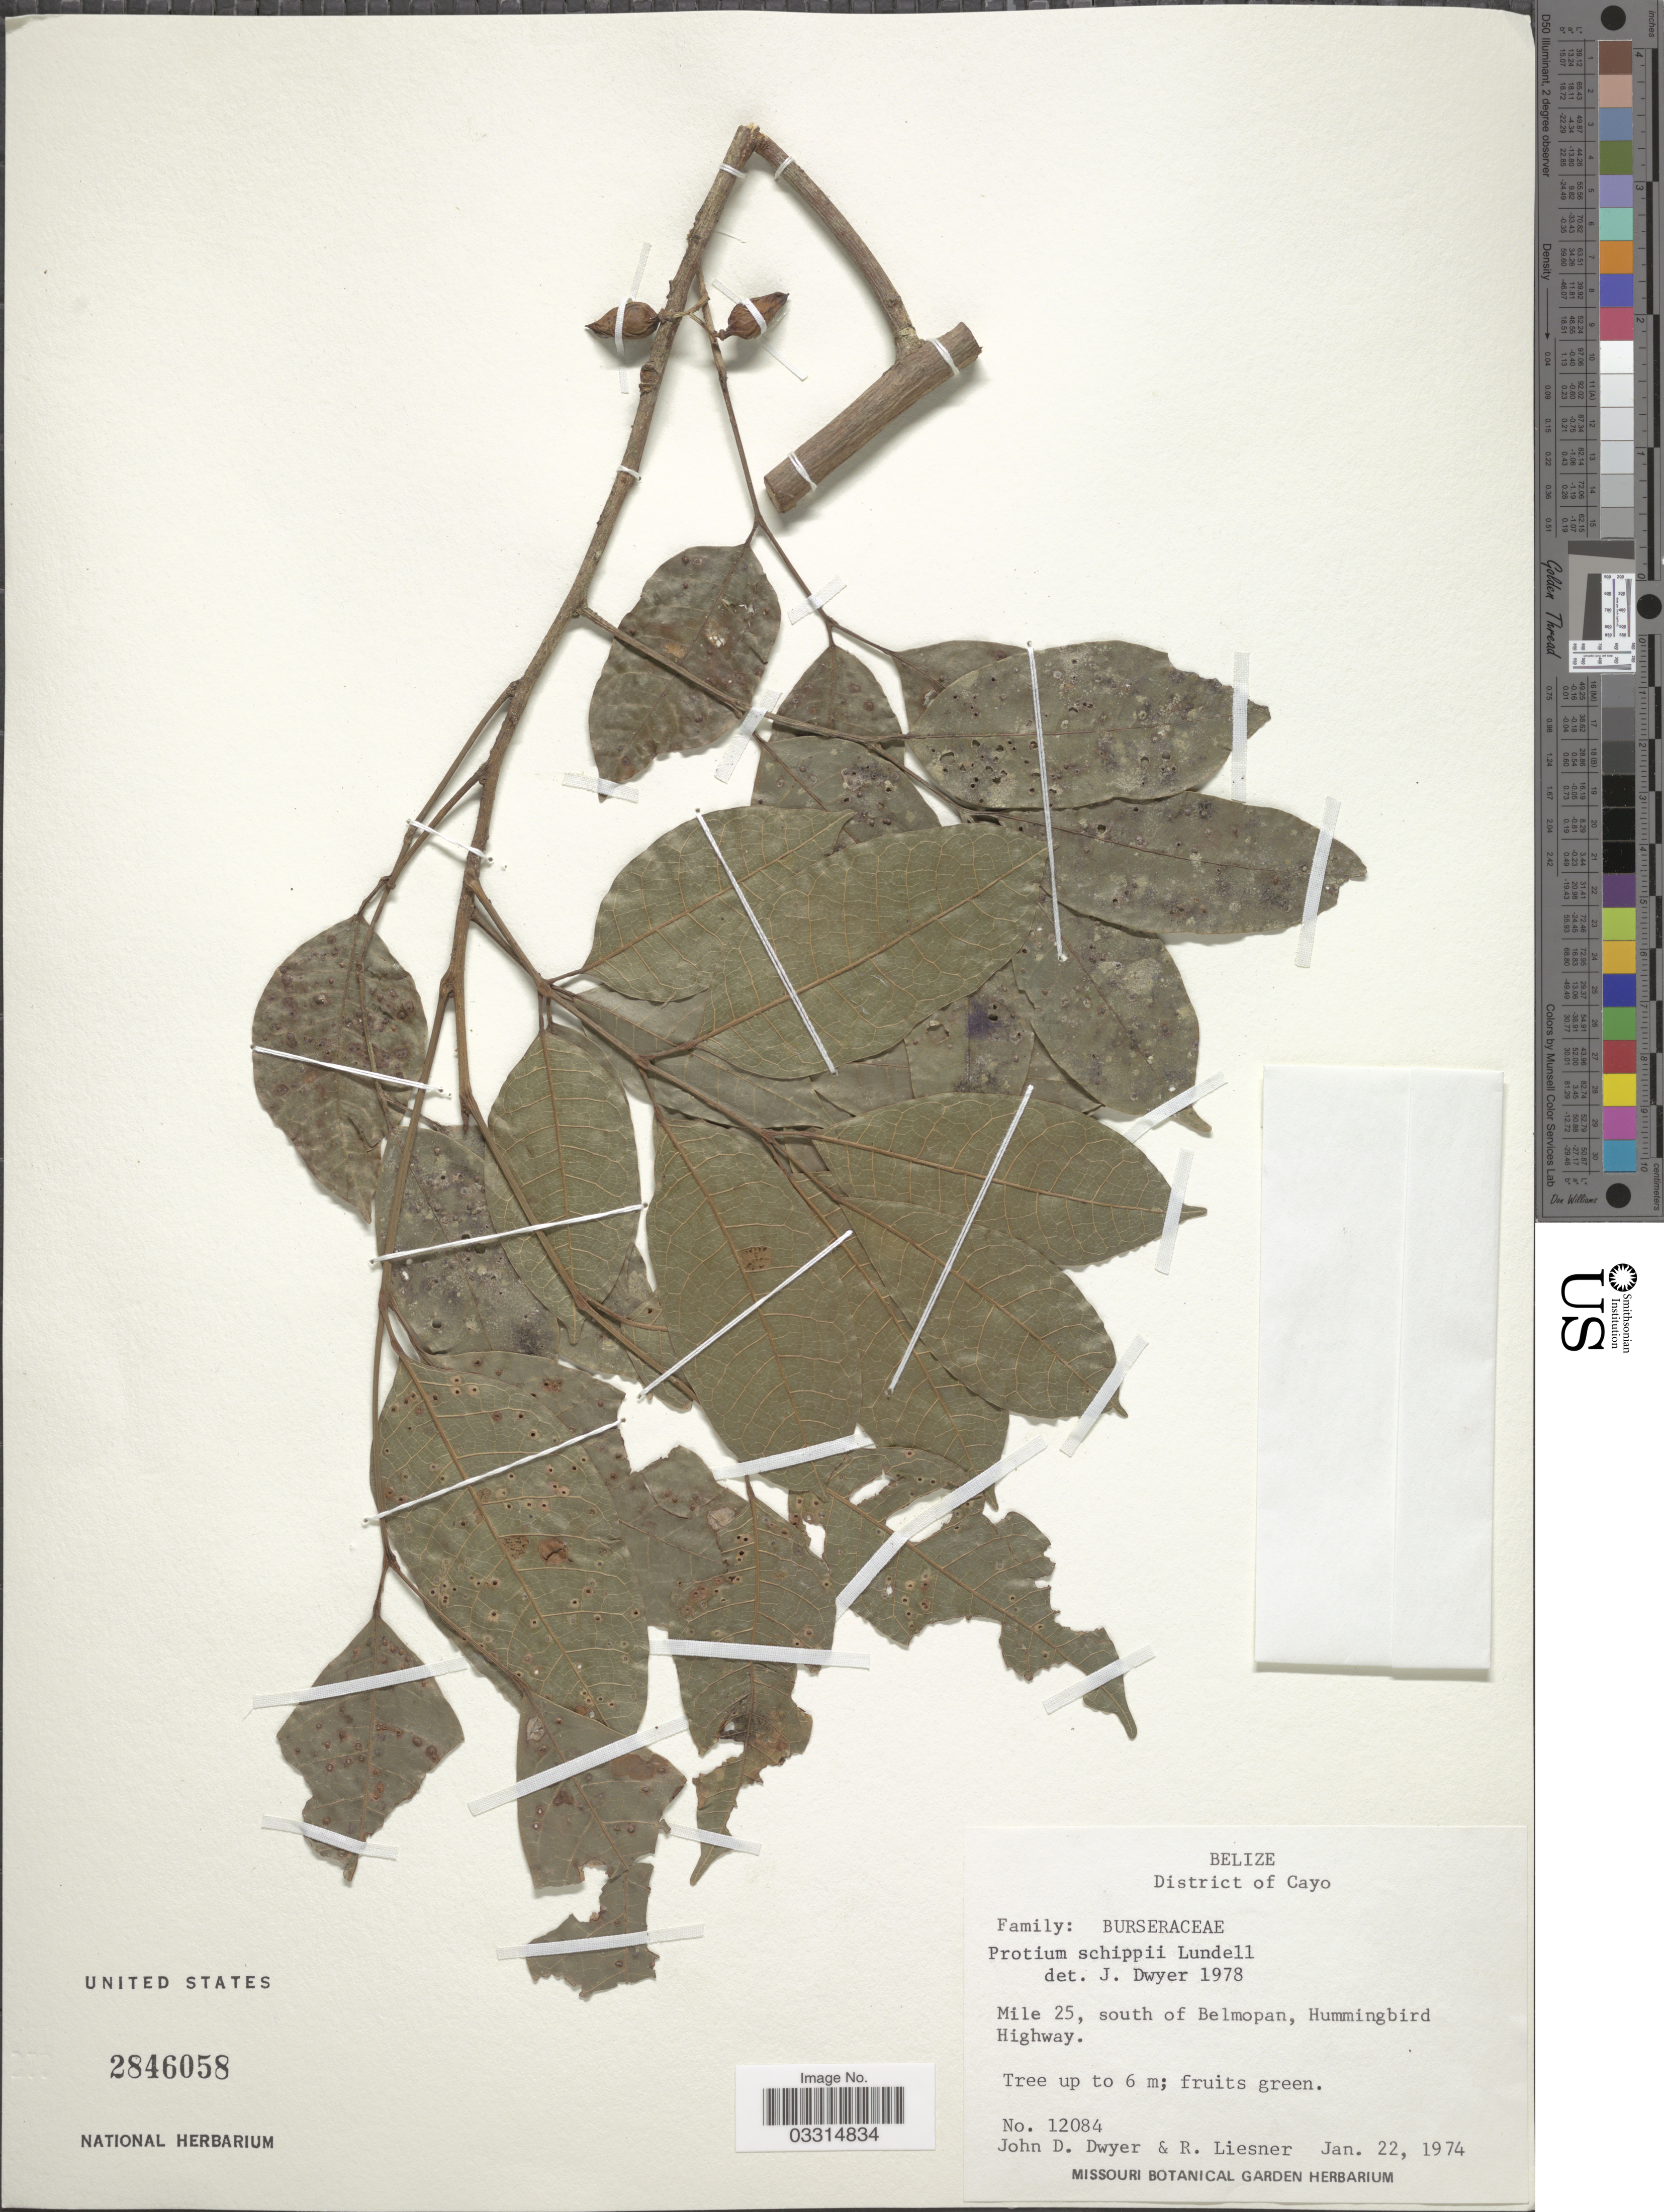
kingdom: Plantae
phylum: Tracheophyta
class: Magnoliopsida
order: Sapindales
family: Burseraceae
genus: Protium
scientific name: Protium confusum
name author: (Rose) Pittier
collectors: J. D. Dwyer & R. L. Liesner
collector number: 12084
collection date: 1974-01-22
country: Belize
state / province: Cayo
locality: District of Cayo, Mile 25, south of Belmopan, Hummingbird Highway.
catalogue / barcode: US 2846058